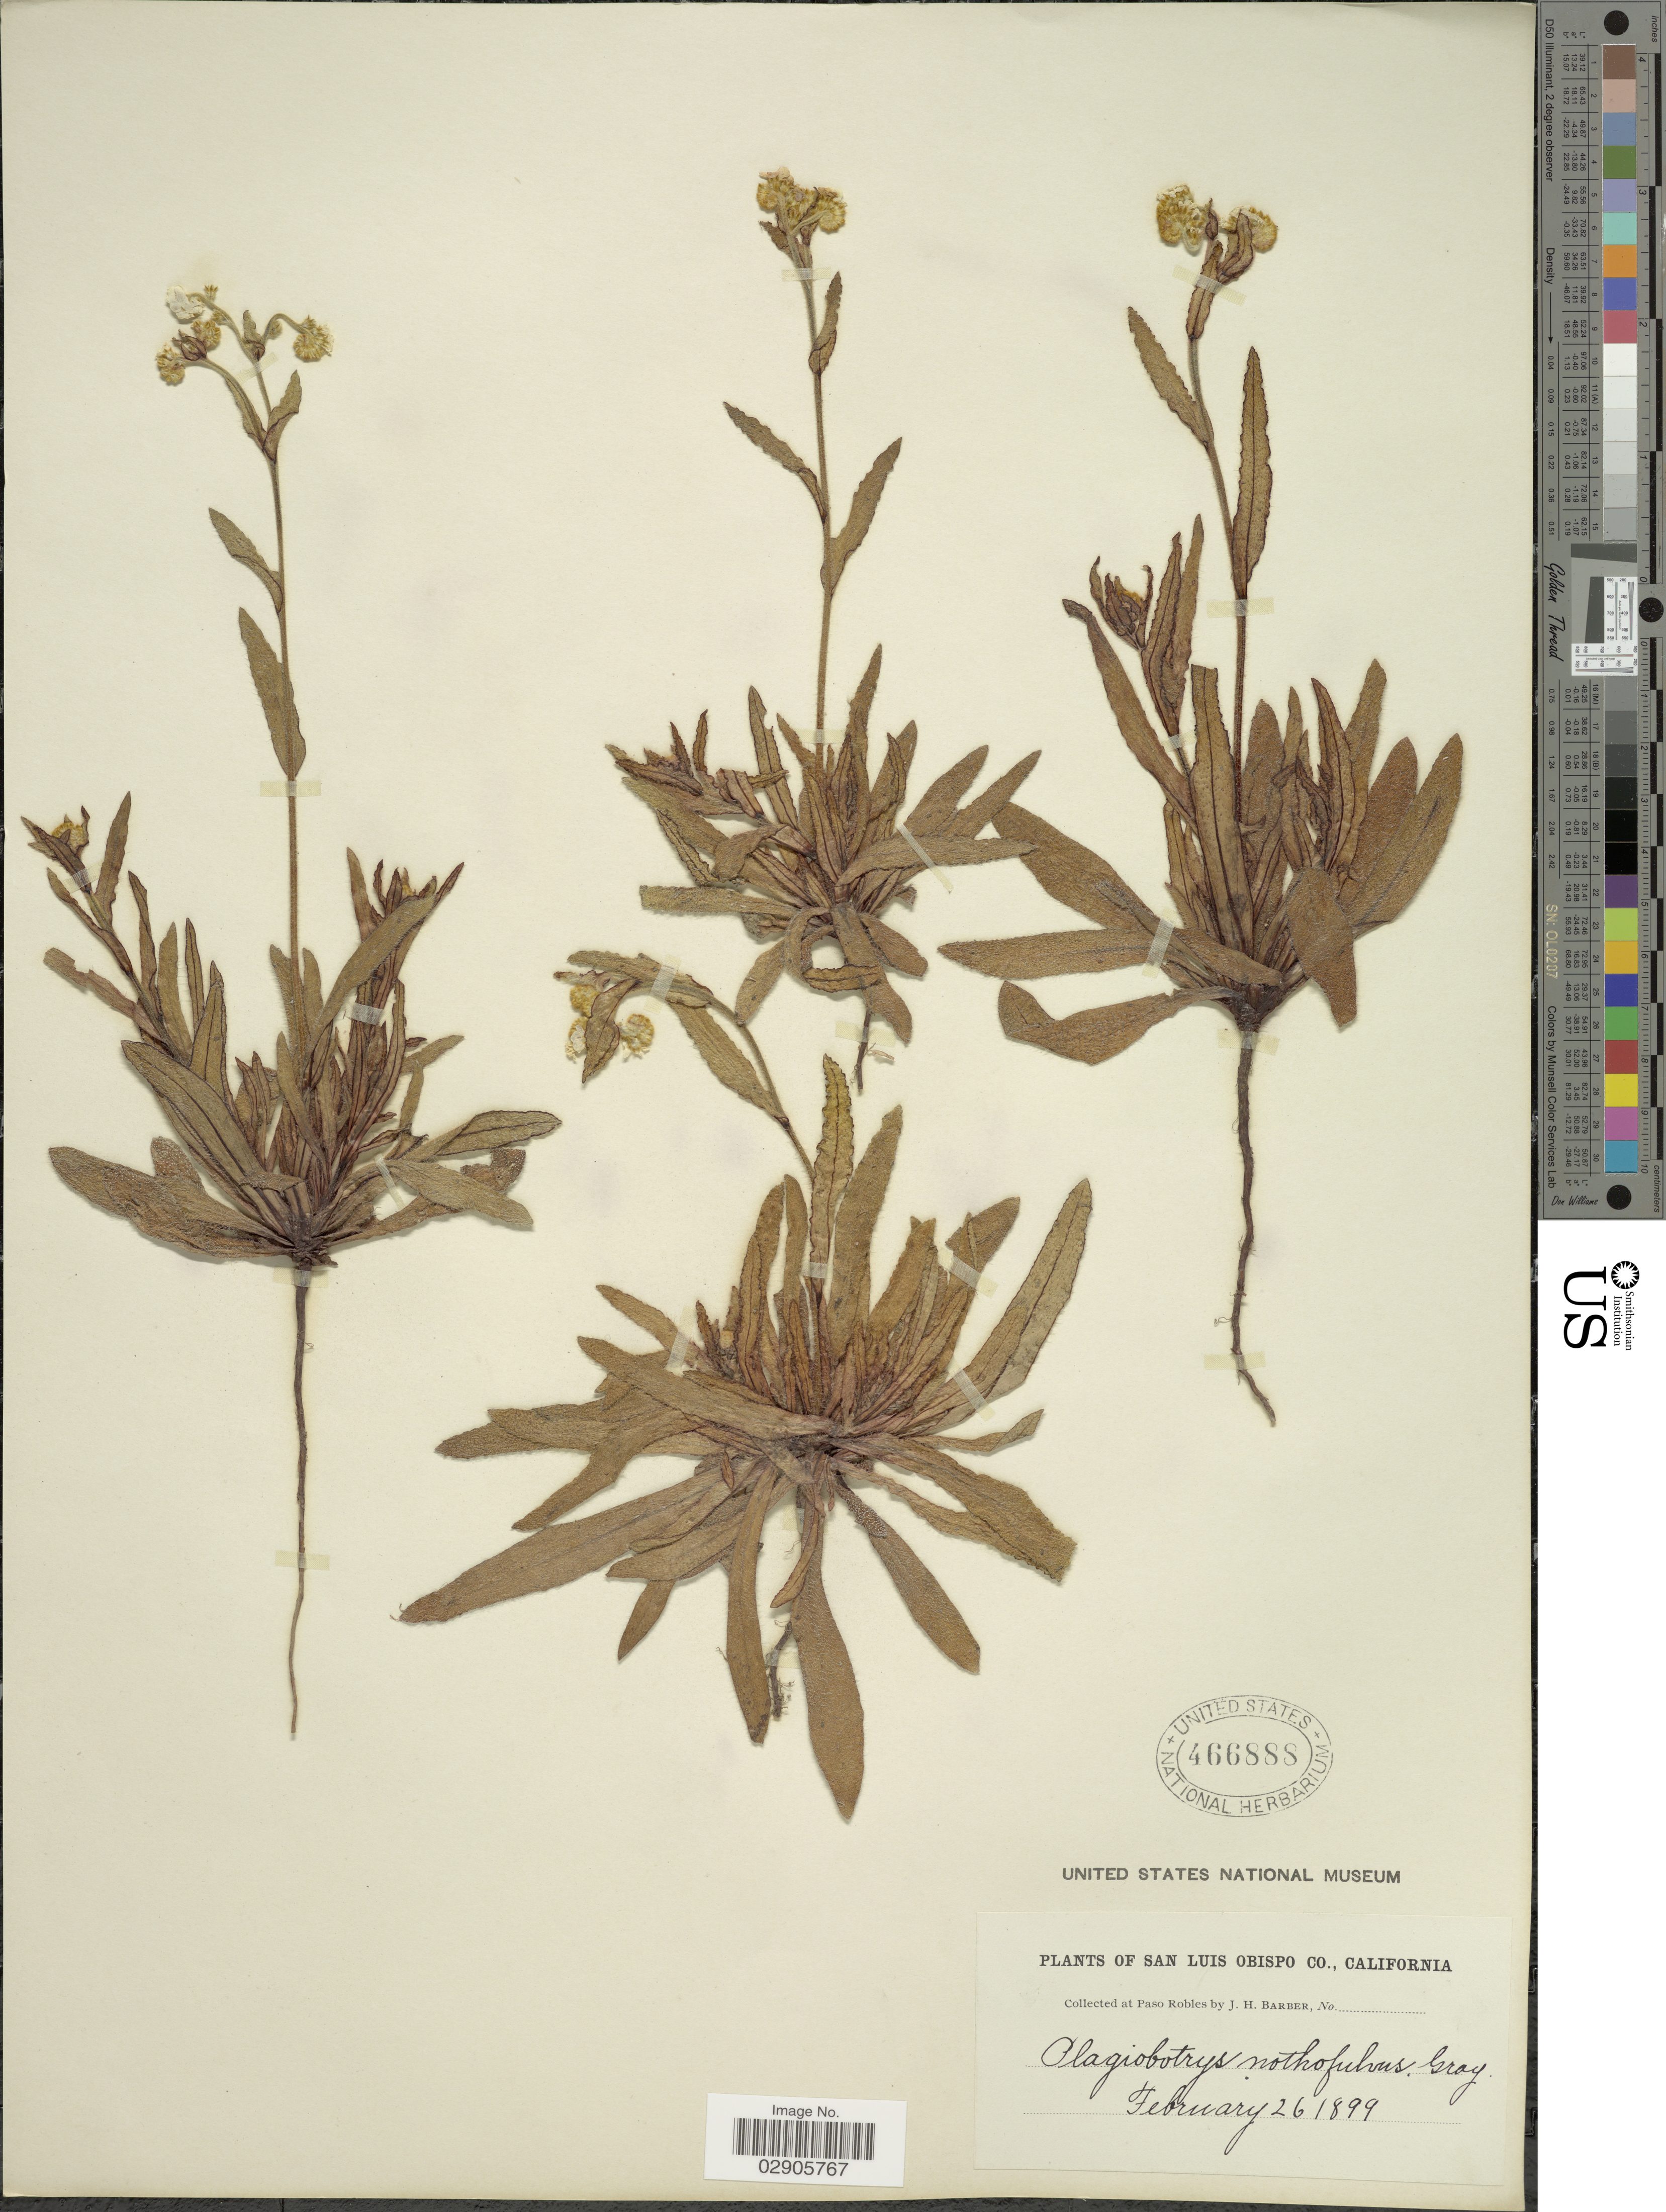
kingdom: Plantae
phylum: Tracheophyta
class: Magnoliopsida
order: Boraginales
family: Boraginaceae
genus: Plagiobothrys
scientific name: Plagiobothrys nothofulvus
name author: (A. Gray) A. Gray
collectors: J. Barber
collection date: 1899-02-26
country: United States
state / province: California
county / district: San Luis Obispo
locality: San Luis Obispo Co. Paso Robles.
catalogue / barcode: US 466888